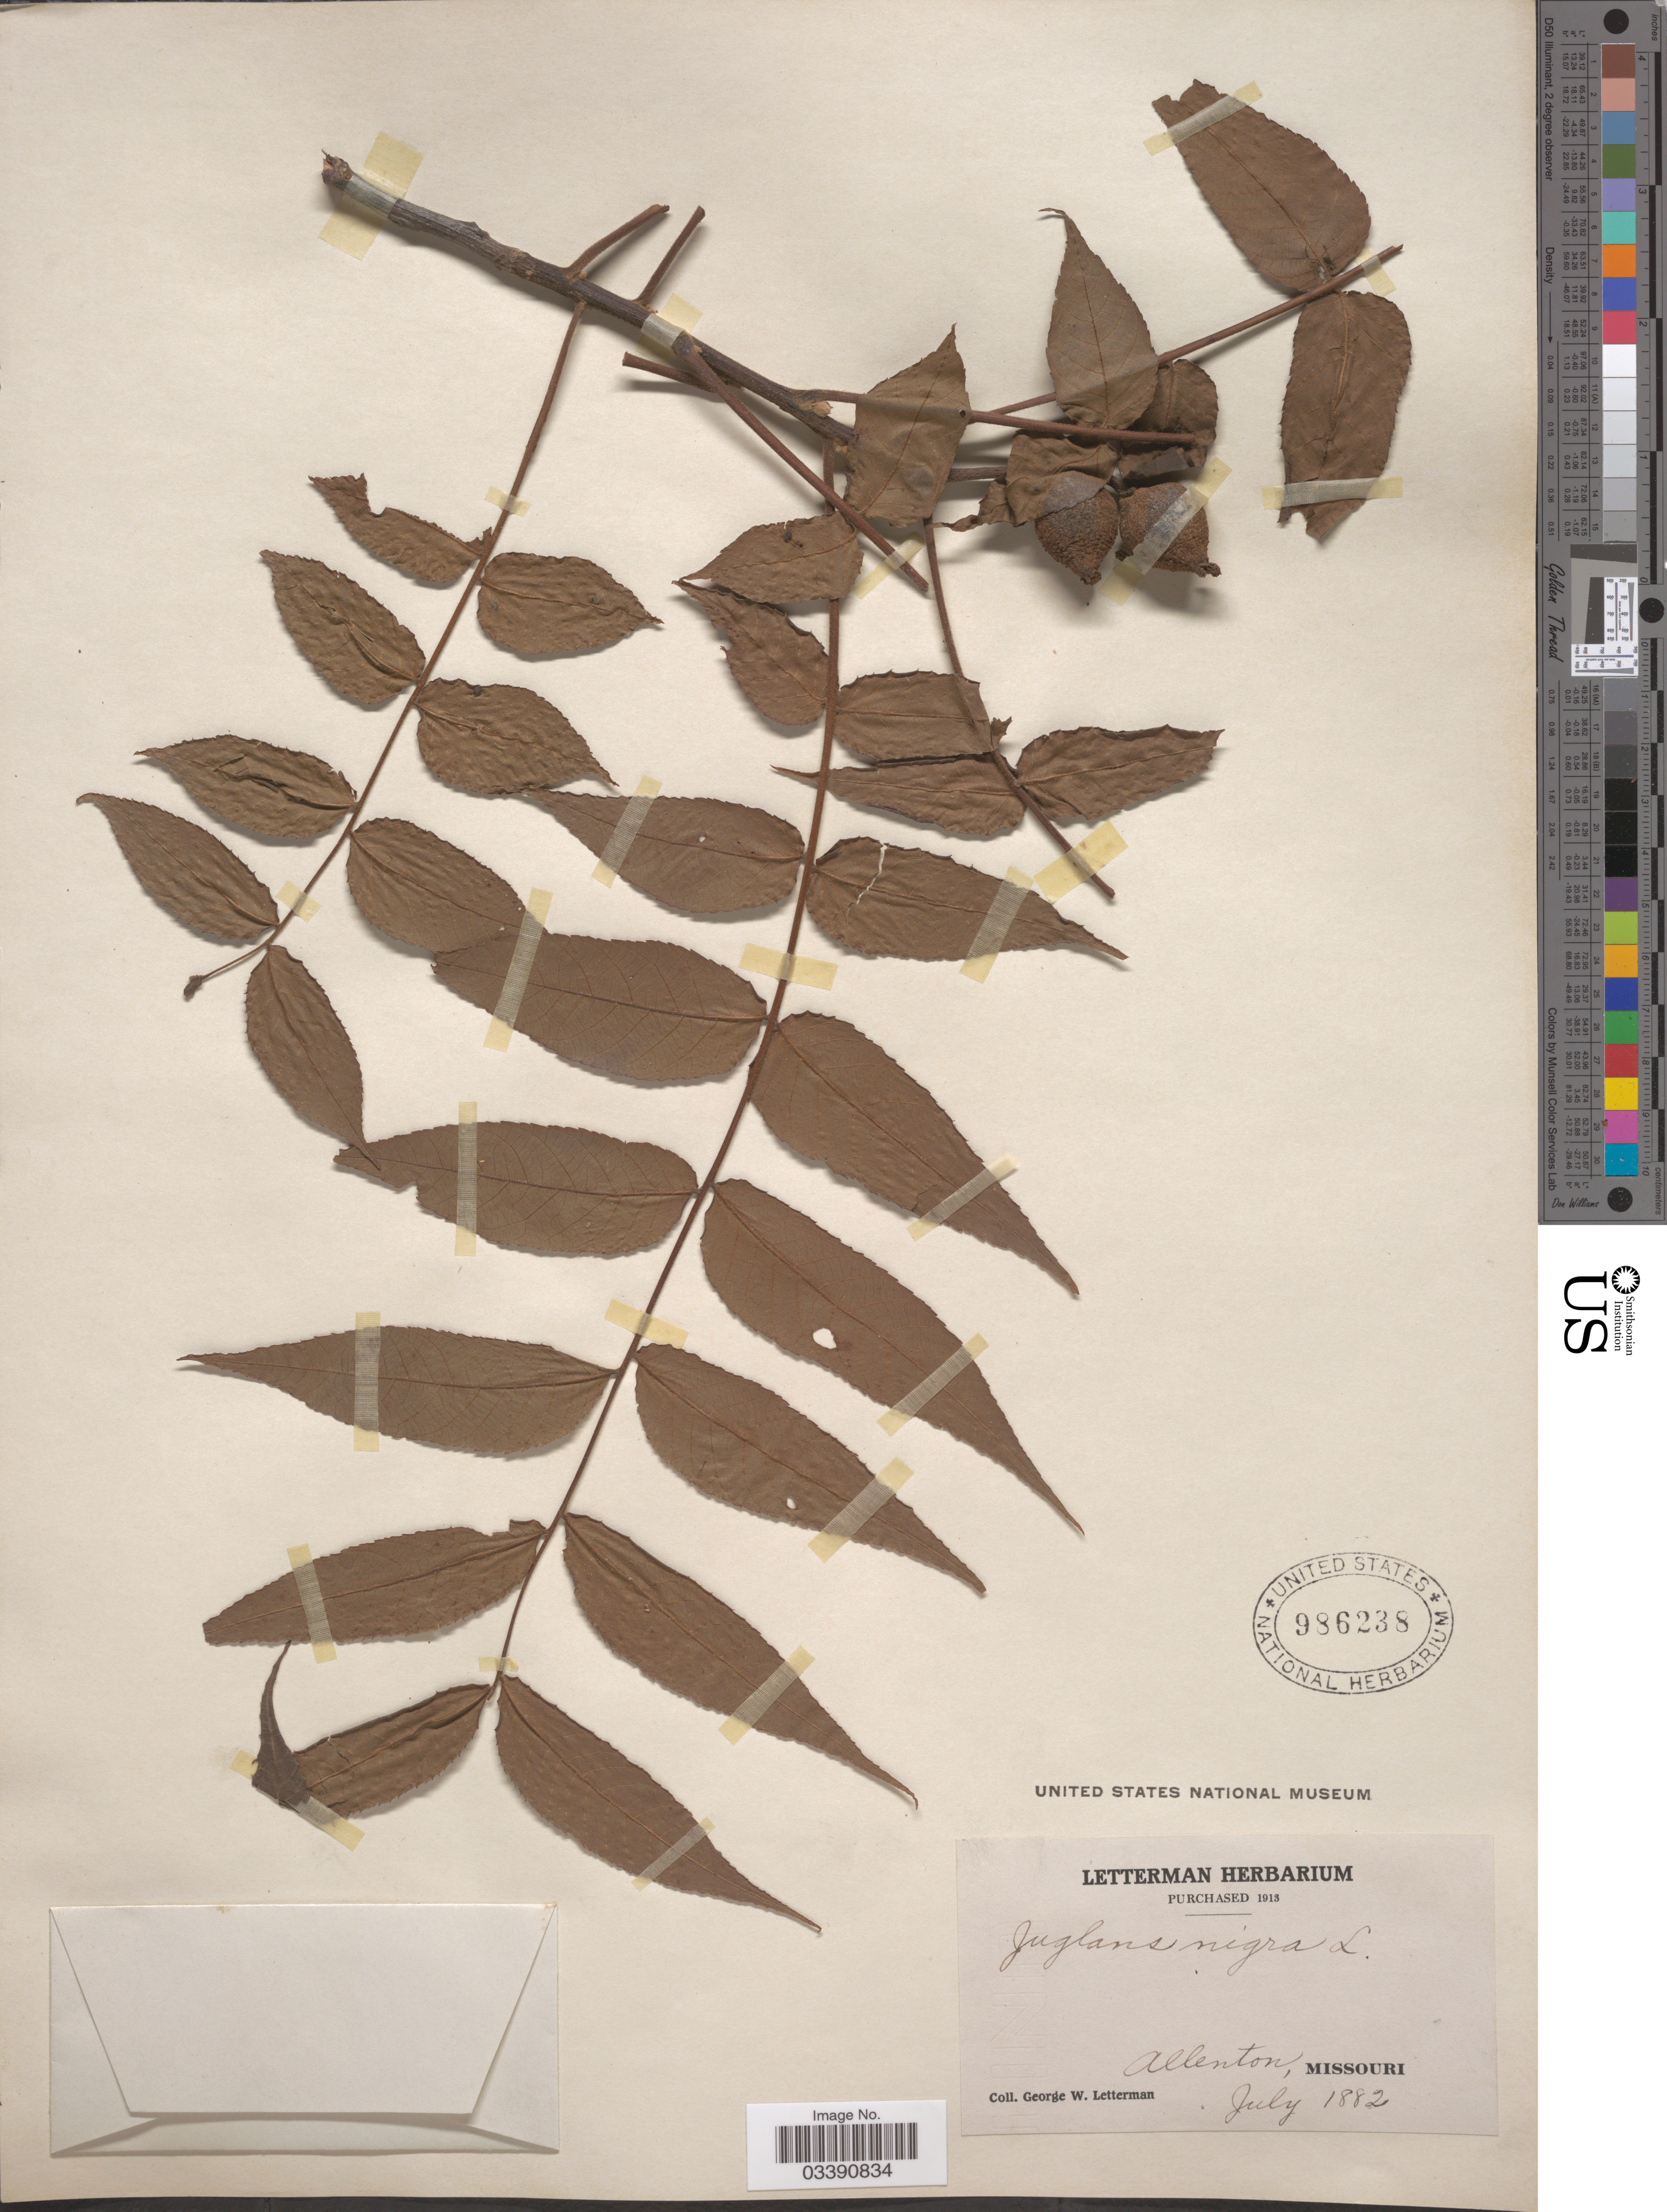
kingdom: Plantae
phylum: Tracheophyta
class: Magnoliopsida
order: Fagales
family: Juglandaceae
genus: Juglans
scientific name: Juglans nigra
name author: L.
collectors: G. W. Letterman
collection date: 1882-07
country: United States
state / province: Missouri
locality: Allenton.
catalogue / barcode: US 986238